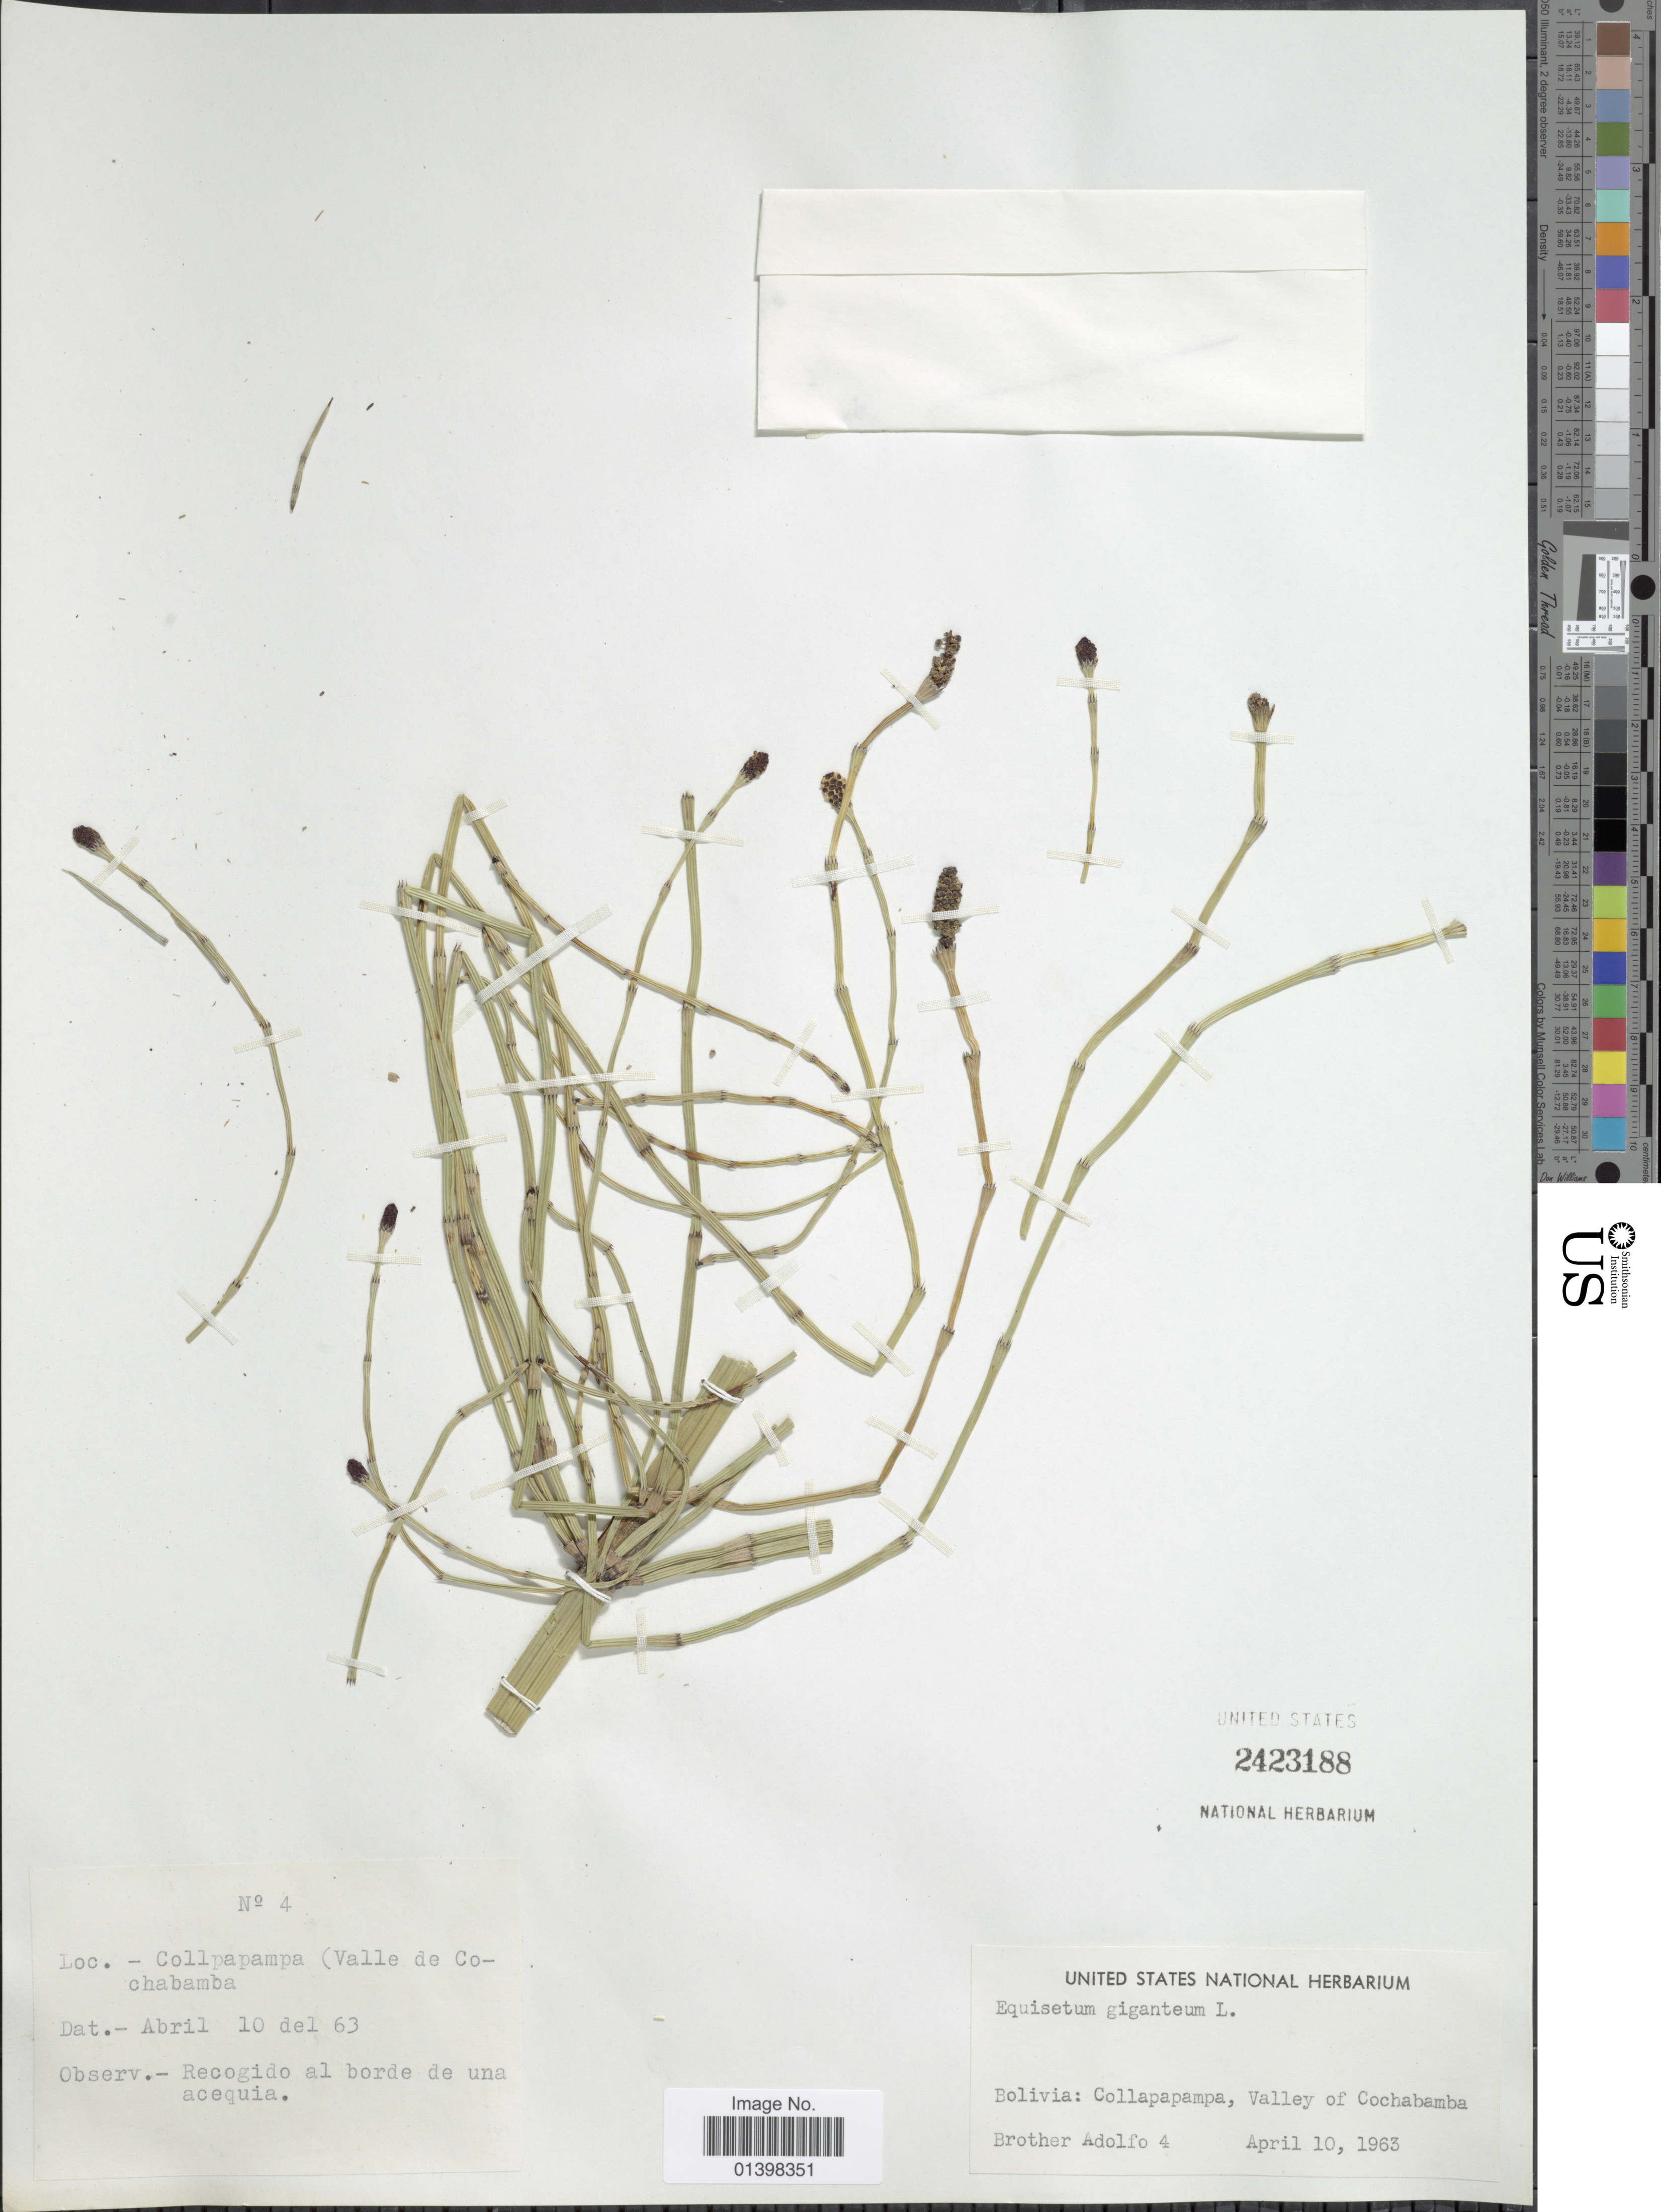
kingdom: Plantae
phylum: Tracheophyta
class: Polypodiopsida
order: Equisetales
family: Equisetaceae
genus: Equisetum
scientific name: Equisetum giganteum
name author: L.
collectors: Bro. Adolfo M.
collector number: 4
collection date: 1963-04-10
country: Bolivia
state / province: Cochabamba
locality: Collapapampa, valley of Cochabamba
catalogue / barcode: US 2423188